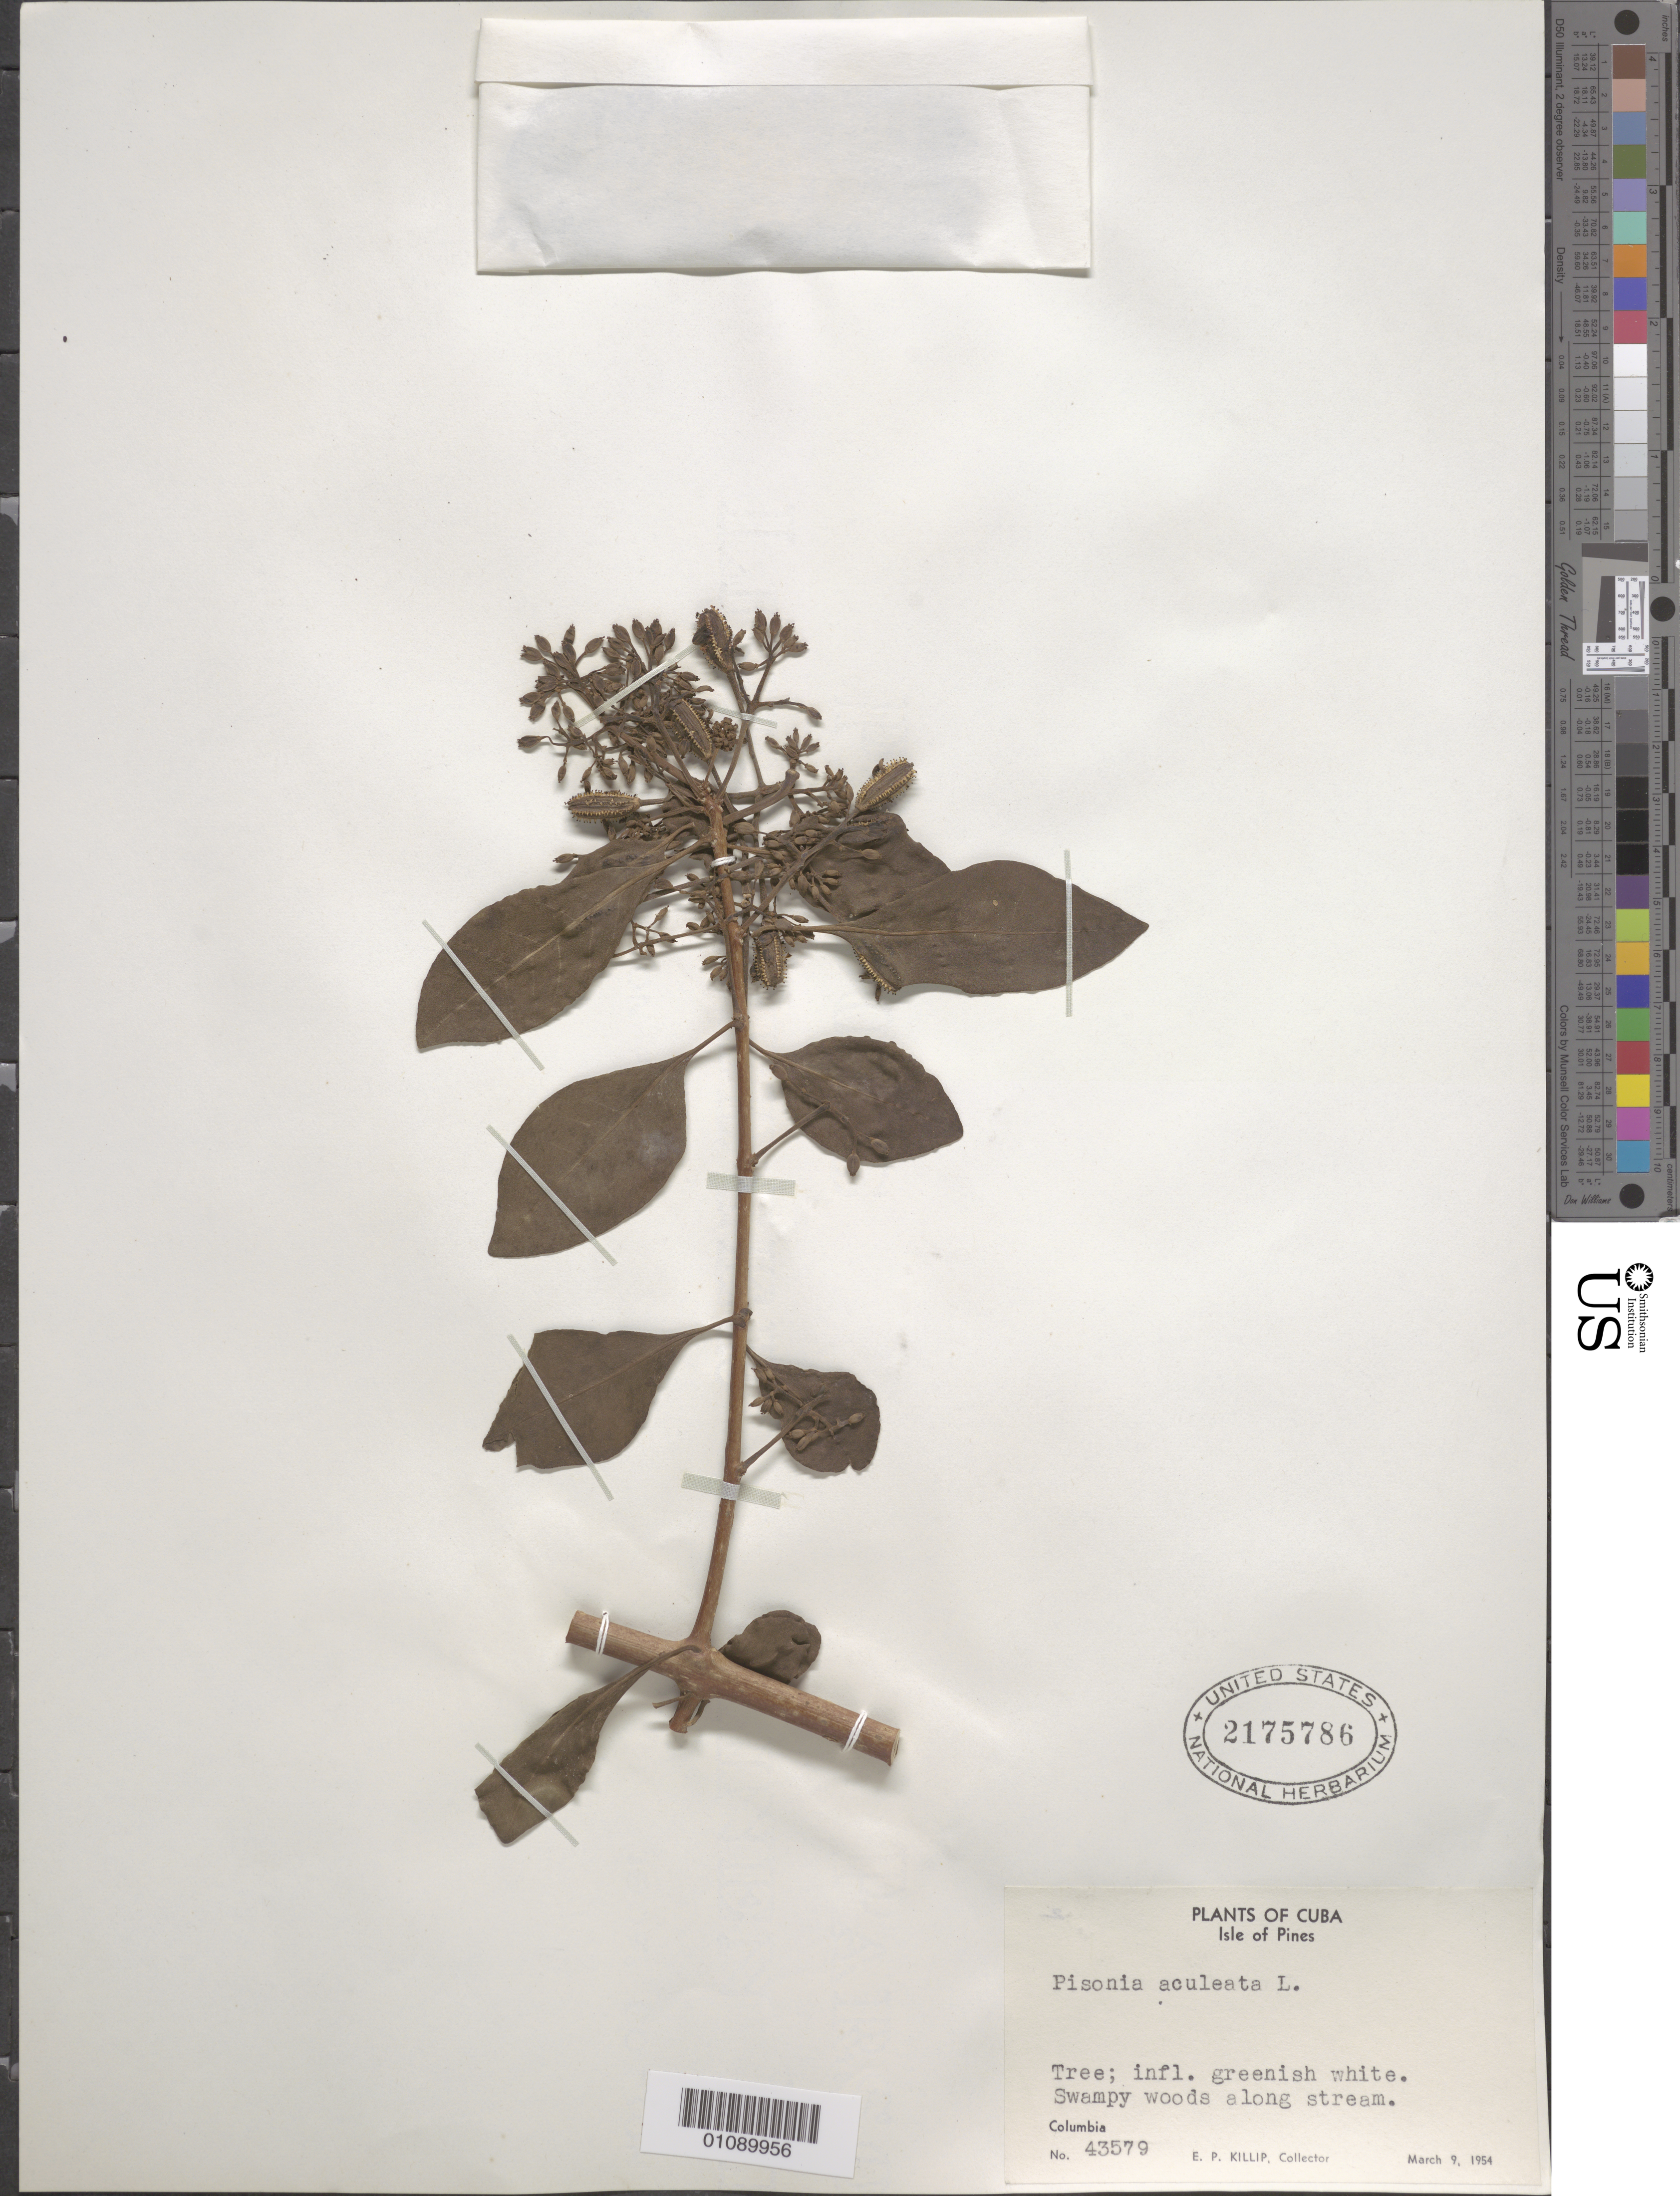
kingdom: Plantae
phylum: Tracheophyta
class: Magnoliopsida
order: Caryophyllales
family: Nyctaginaceae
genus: Pisonia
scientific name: Pisonia aculeata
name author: L.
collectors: E. P. Killip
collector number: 43579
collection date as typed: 09 Mar 1954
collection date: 1954-03-09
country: Cuba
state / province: Isla de La Juventud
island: Isla de la Juventud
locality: Isle of Pines Columbia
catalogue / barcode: US 2175786